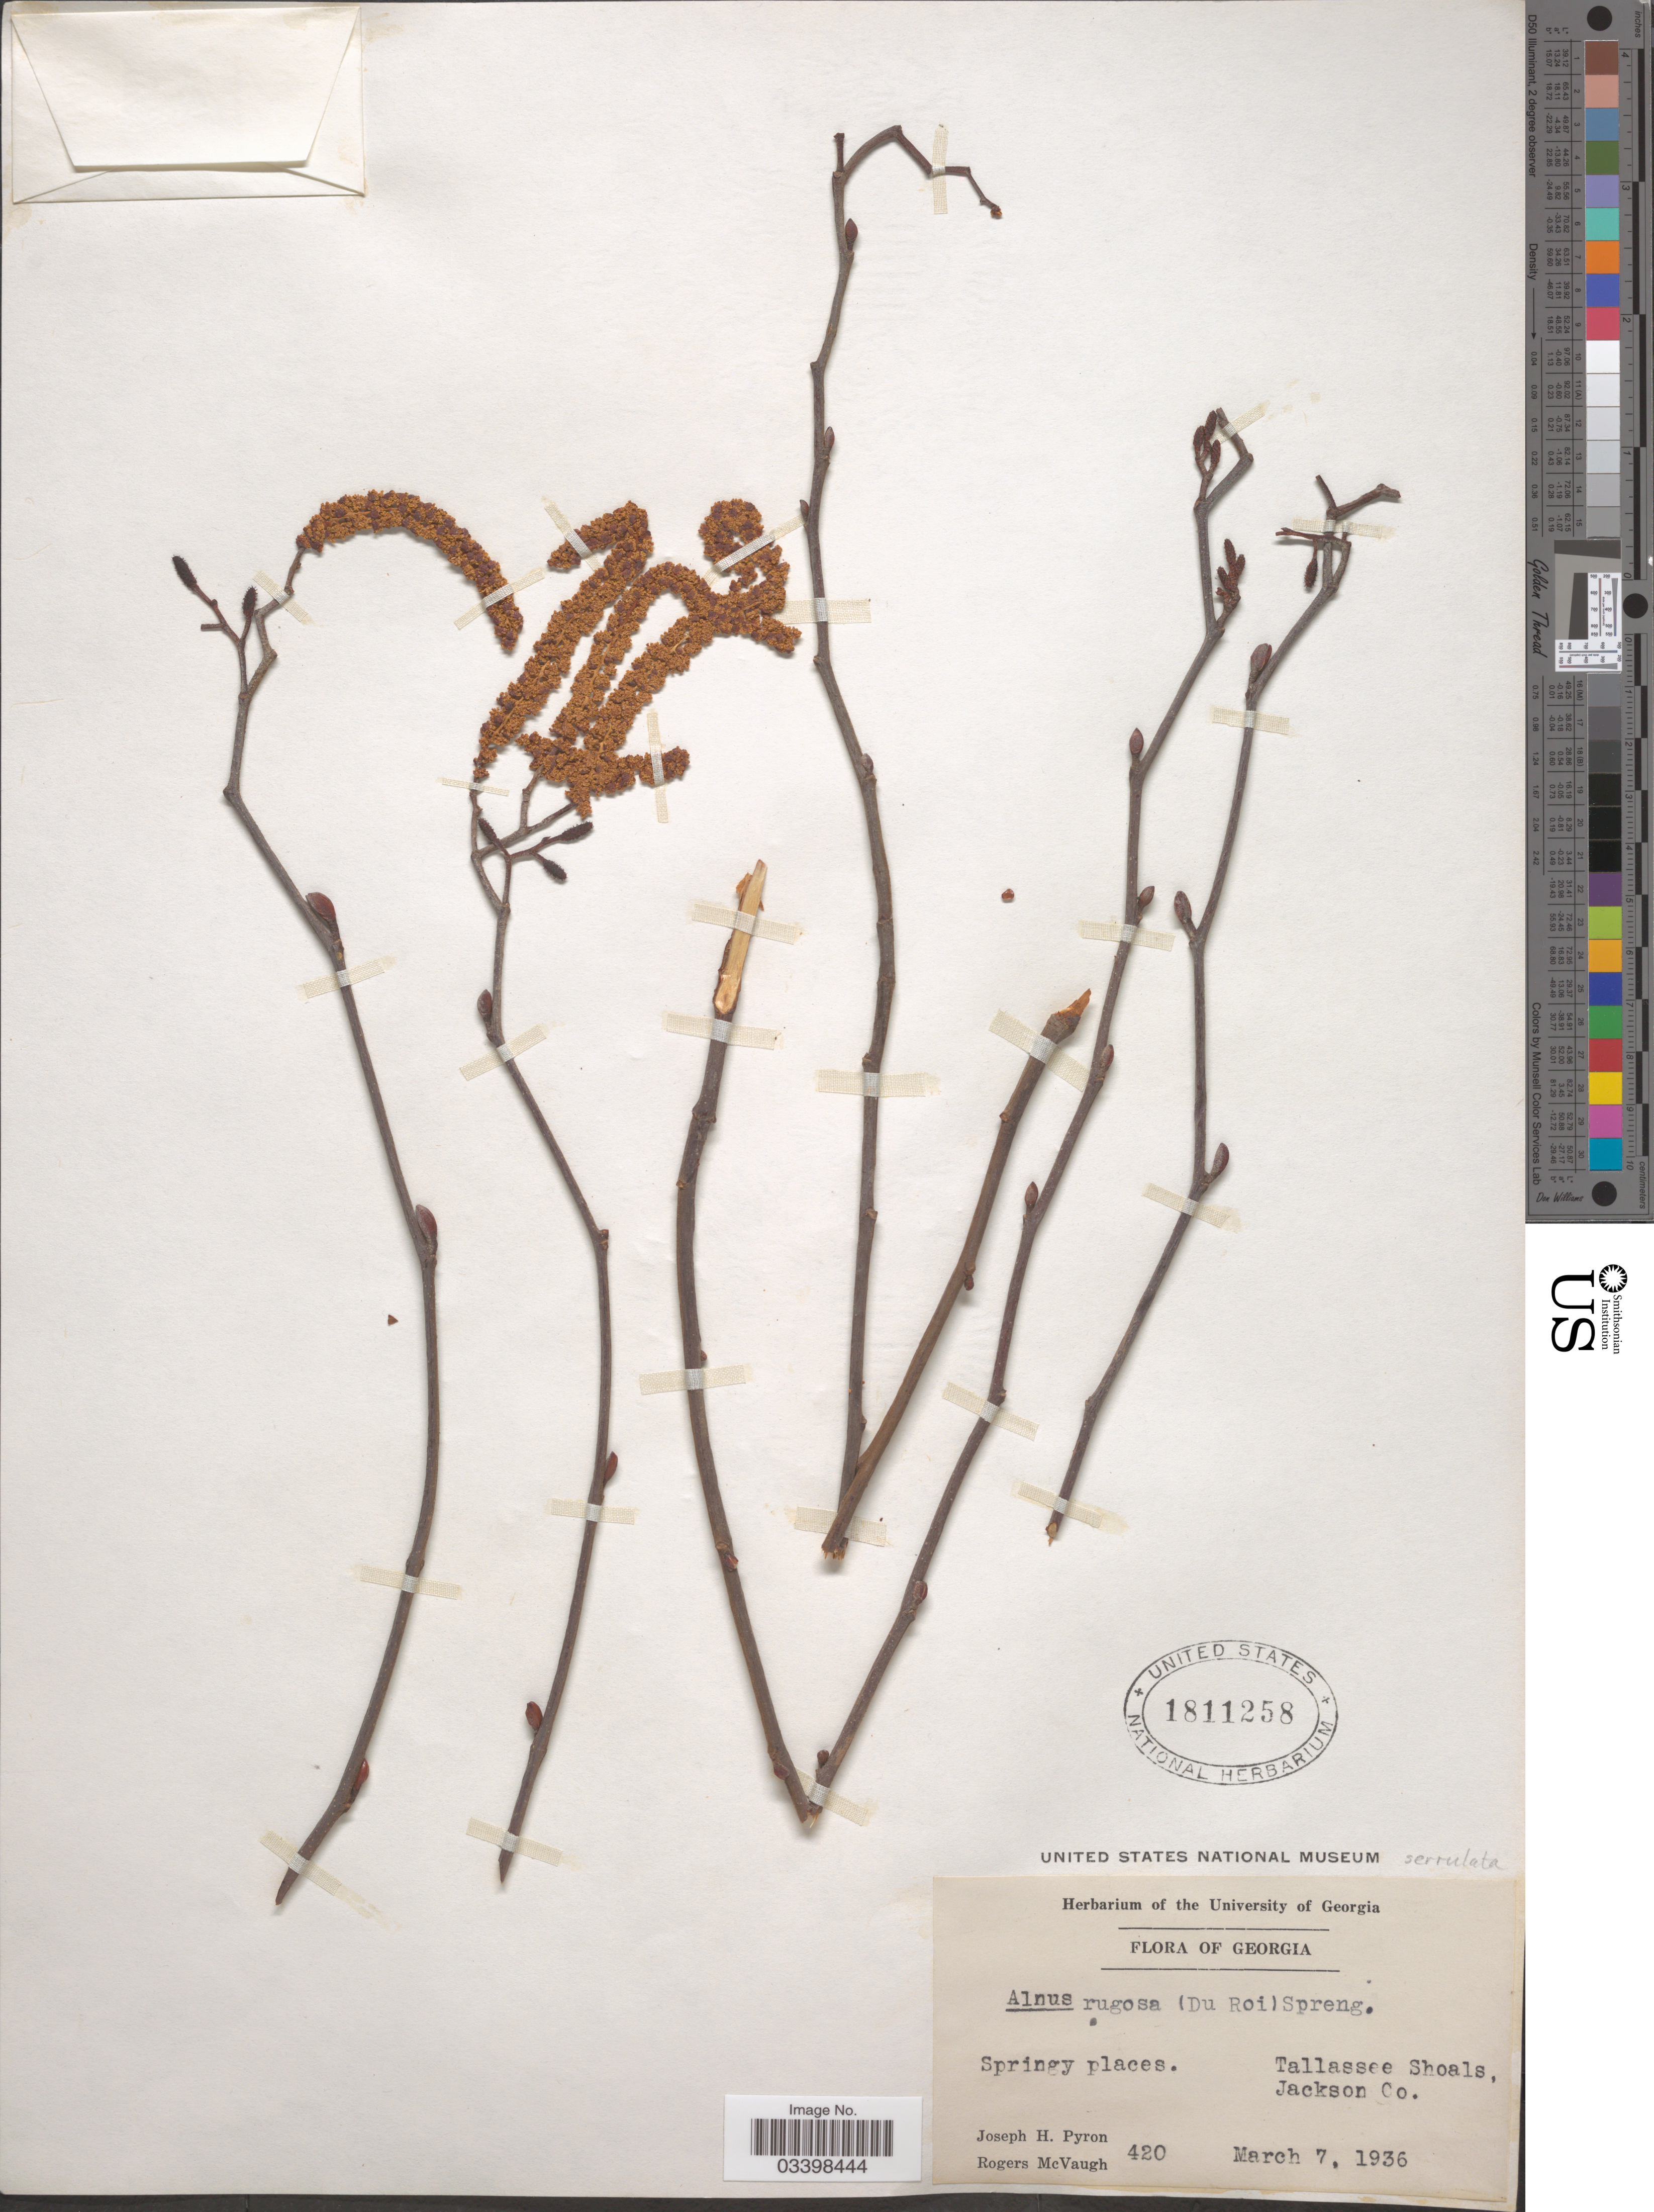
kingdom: Plantae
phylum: Tracheophyta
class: Magnoliopsida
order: Fagales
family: Betulaceae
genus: Alnus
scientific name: Alnus serrulata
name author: (Aiton) Willd.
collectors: J. H. Pyron & R. McVaugh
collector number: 420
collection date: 1936-03-07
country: United States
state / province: Georgia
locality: Tallassee Shoals, Jackson Co.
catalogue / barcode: US 1811258